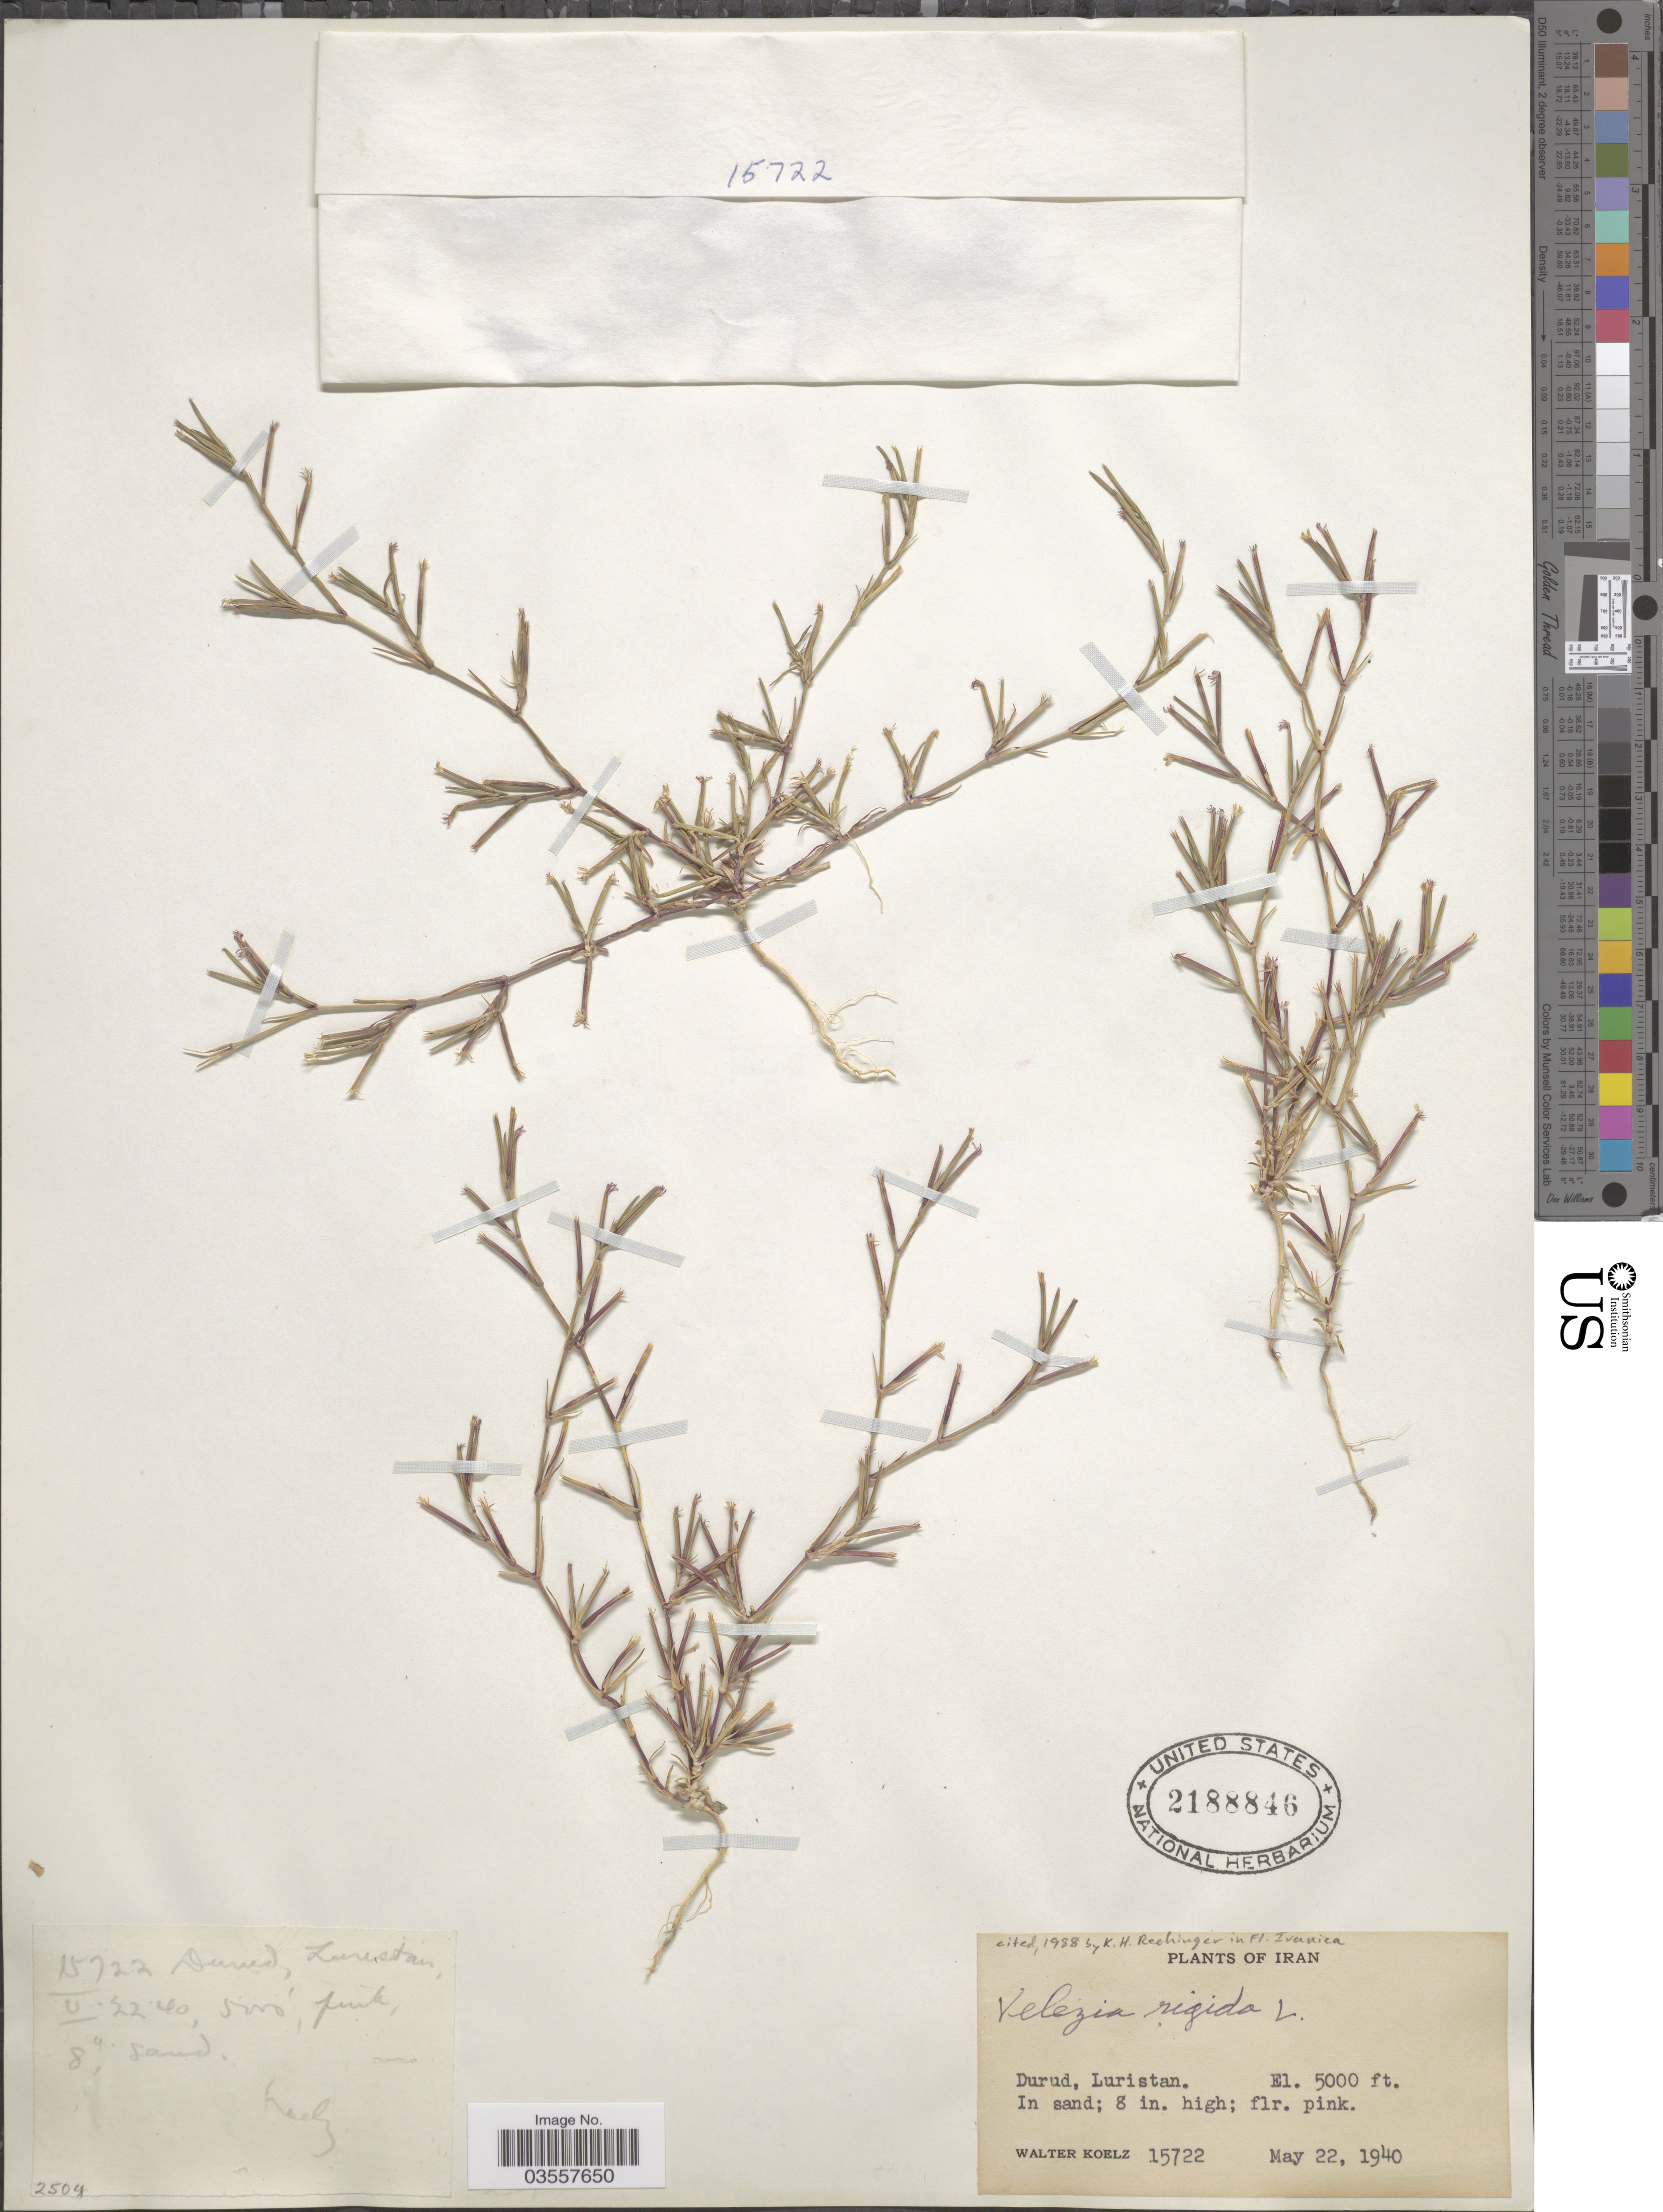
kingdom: Plantae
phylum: Tracheophyta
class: Magnoliopsida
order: Caryophyllales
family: Caryophyllaceae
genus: Dianthus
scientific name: Dianthus nudiflorus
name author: Griff.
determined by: Strong, Mark T., (BOT), Smithsonian Institution - National Museum of Natural History (UNITED STATES)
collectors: W. N. Koelz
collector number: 15722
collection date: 1940-05-22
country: Iran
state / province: Lorestan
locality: Durud, Luristan.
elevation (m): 1524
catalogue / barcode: US 2188846